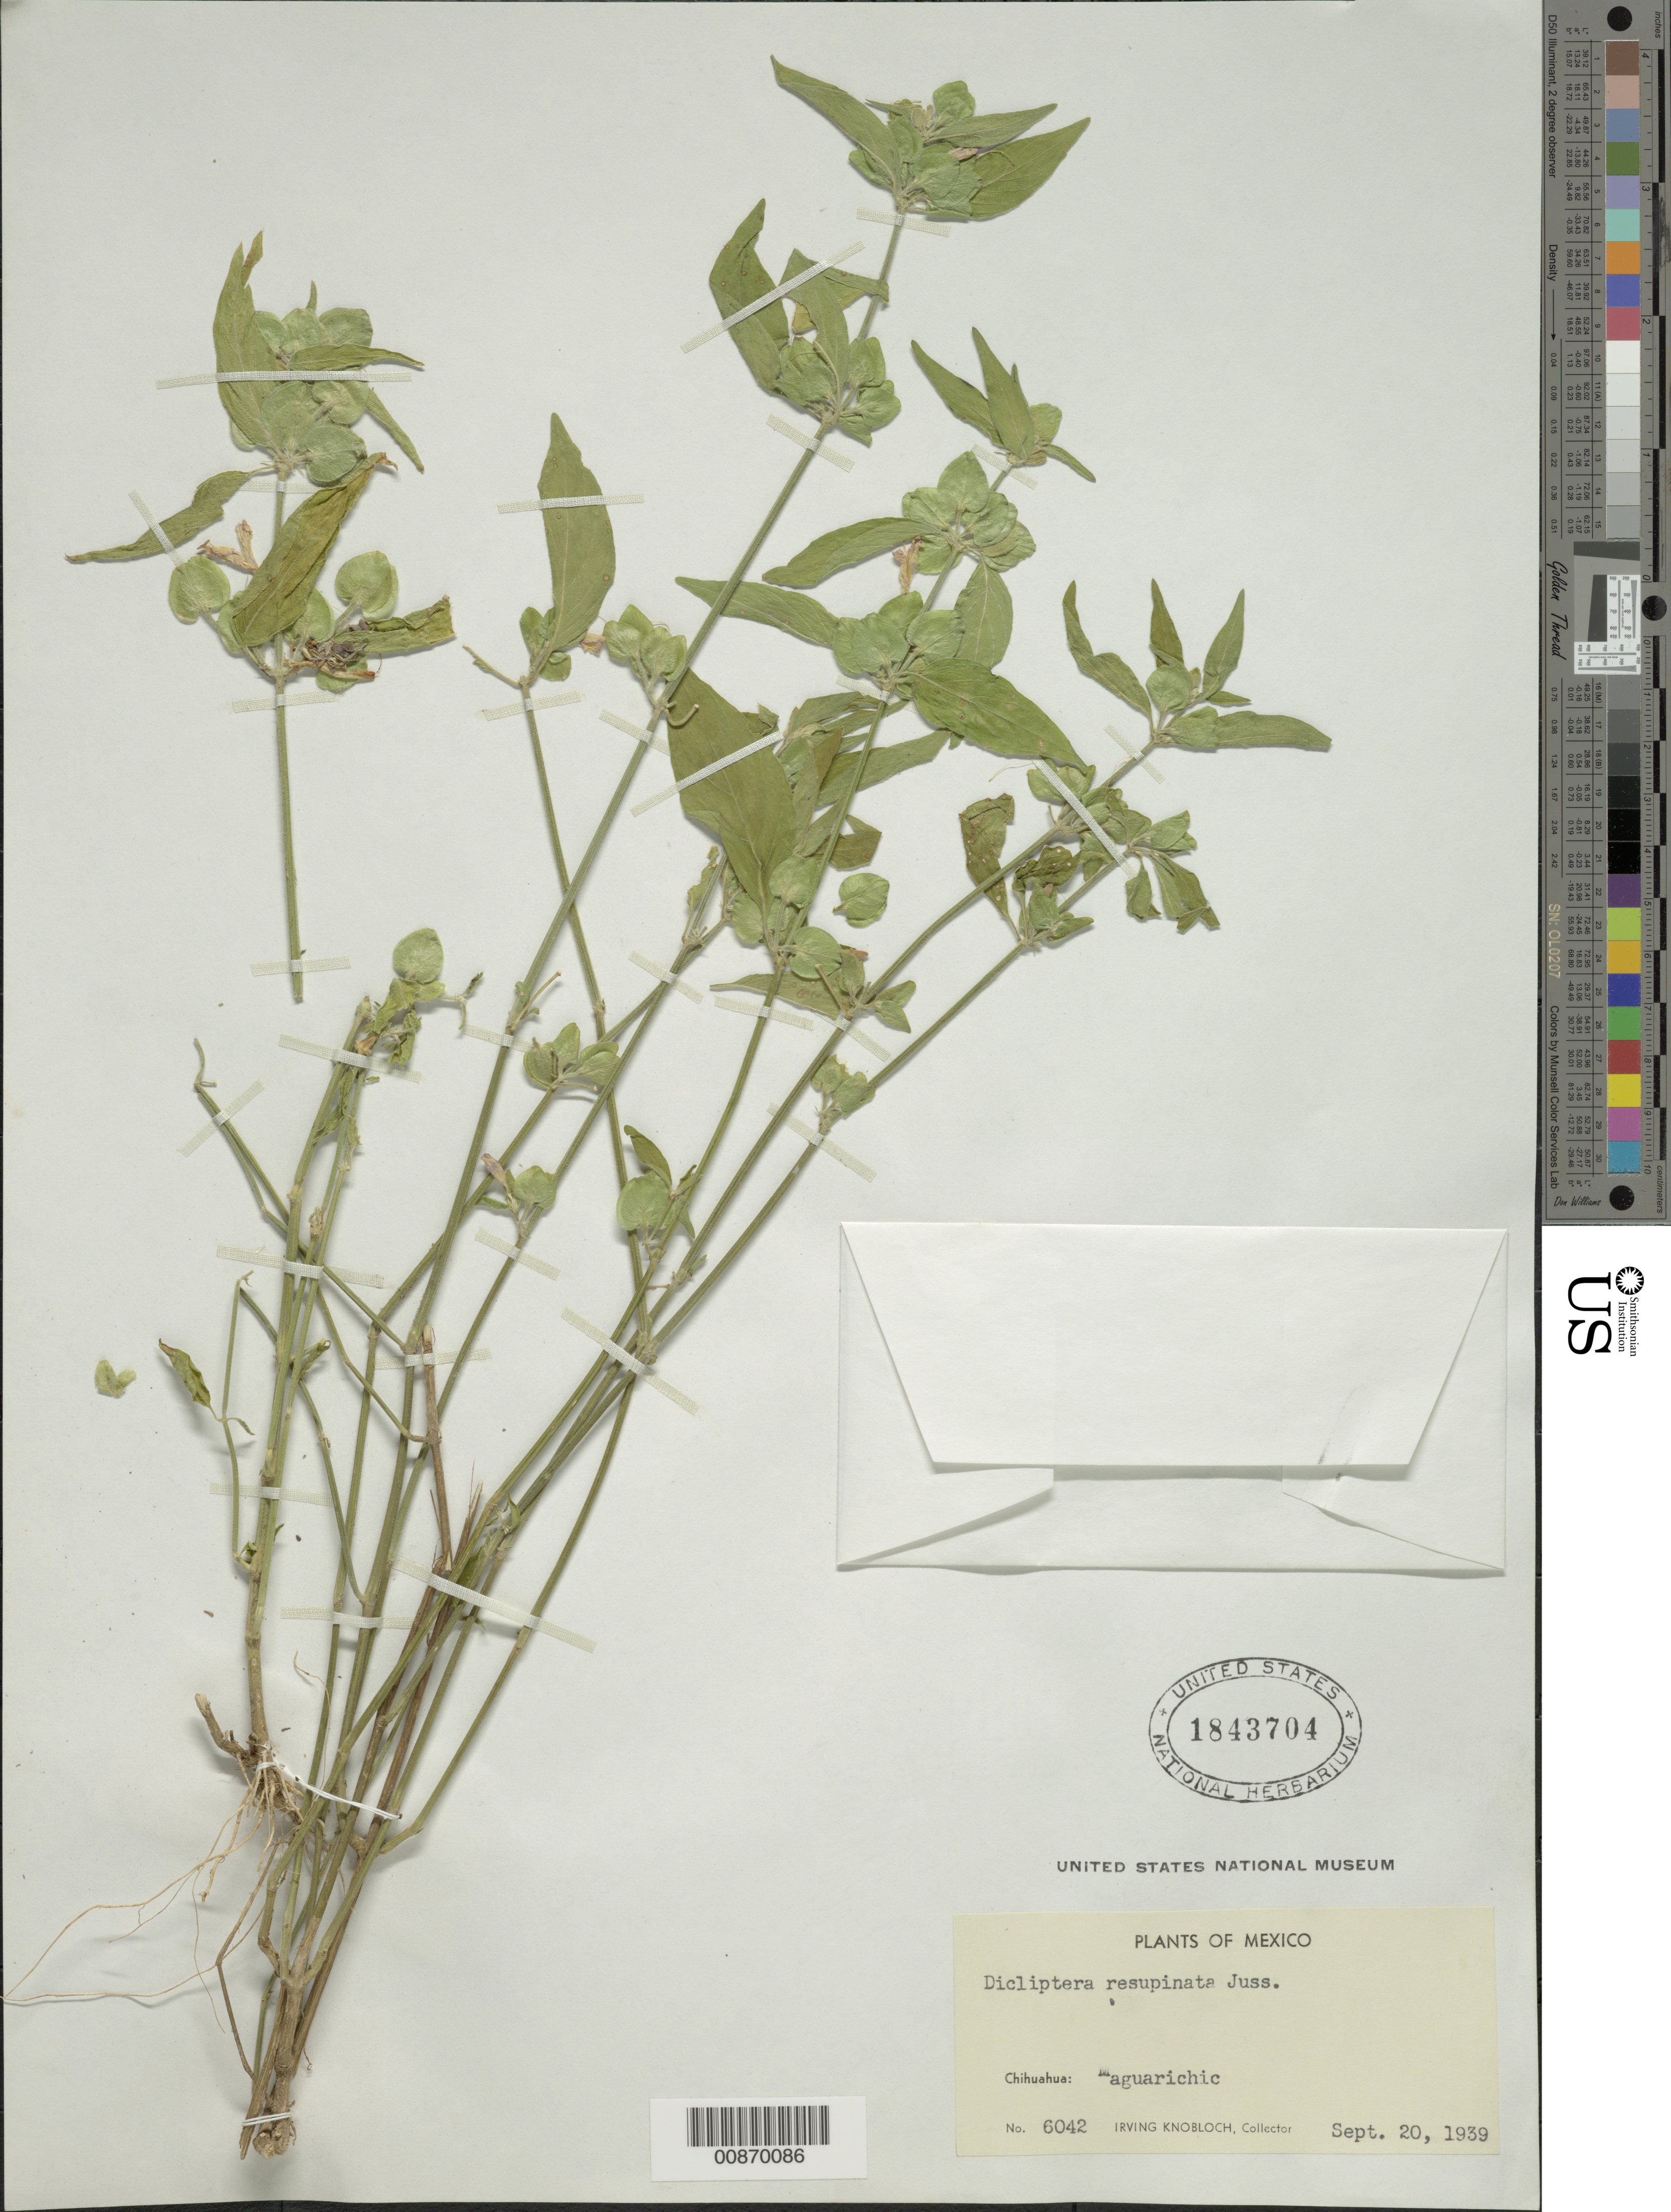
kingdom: Plantae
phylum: Tracheophyta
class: Magnoliopsida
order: Lamiales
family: Acanthaceae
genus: Dicliptera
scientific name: Dicliptera resupinata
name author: (Vahl) Juss.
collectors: I. W. Knobloch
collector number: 6042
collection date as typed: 20 Sep 1939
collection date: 1939-09-20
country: Mexico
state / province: Chihuahua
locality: Maguarichic, Chihuahua.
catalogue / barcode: US 1843704